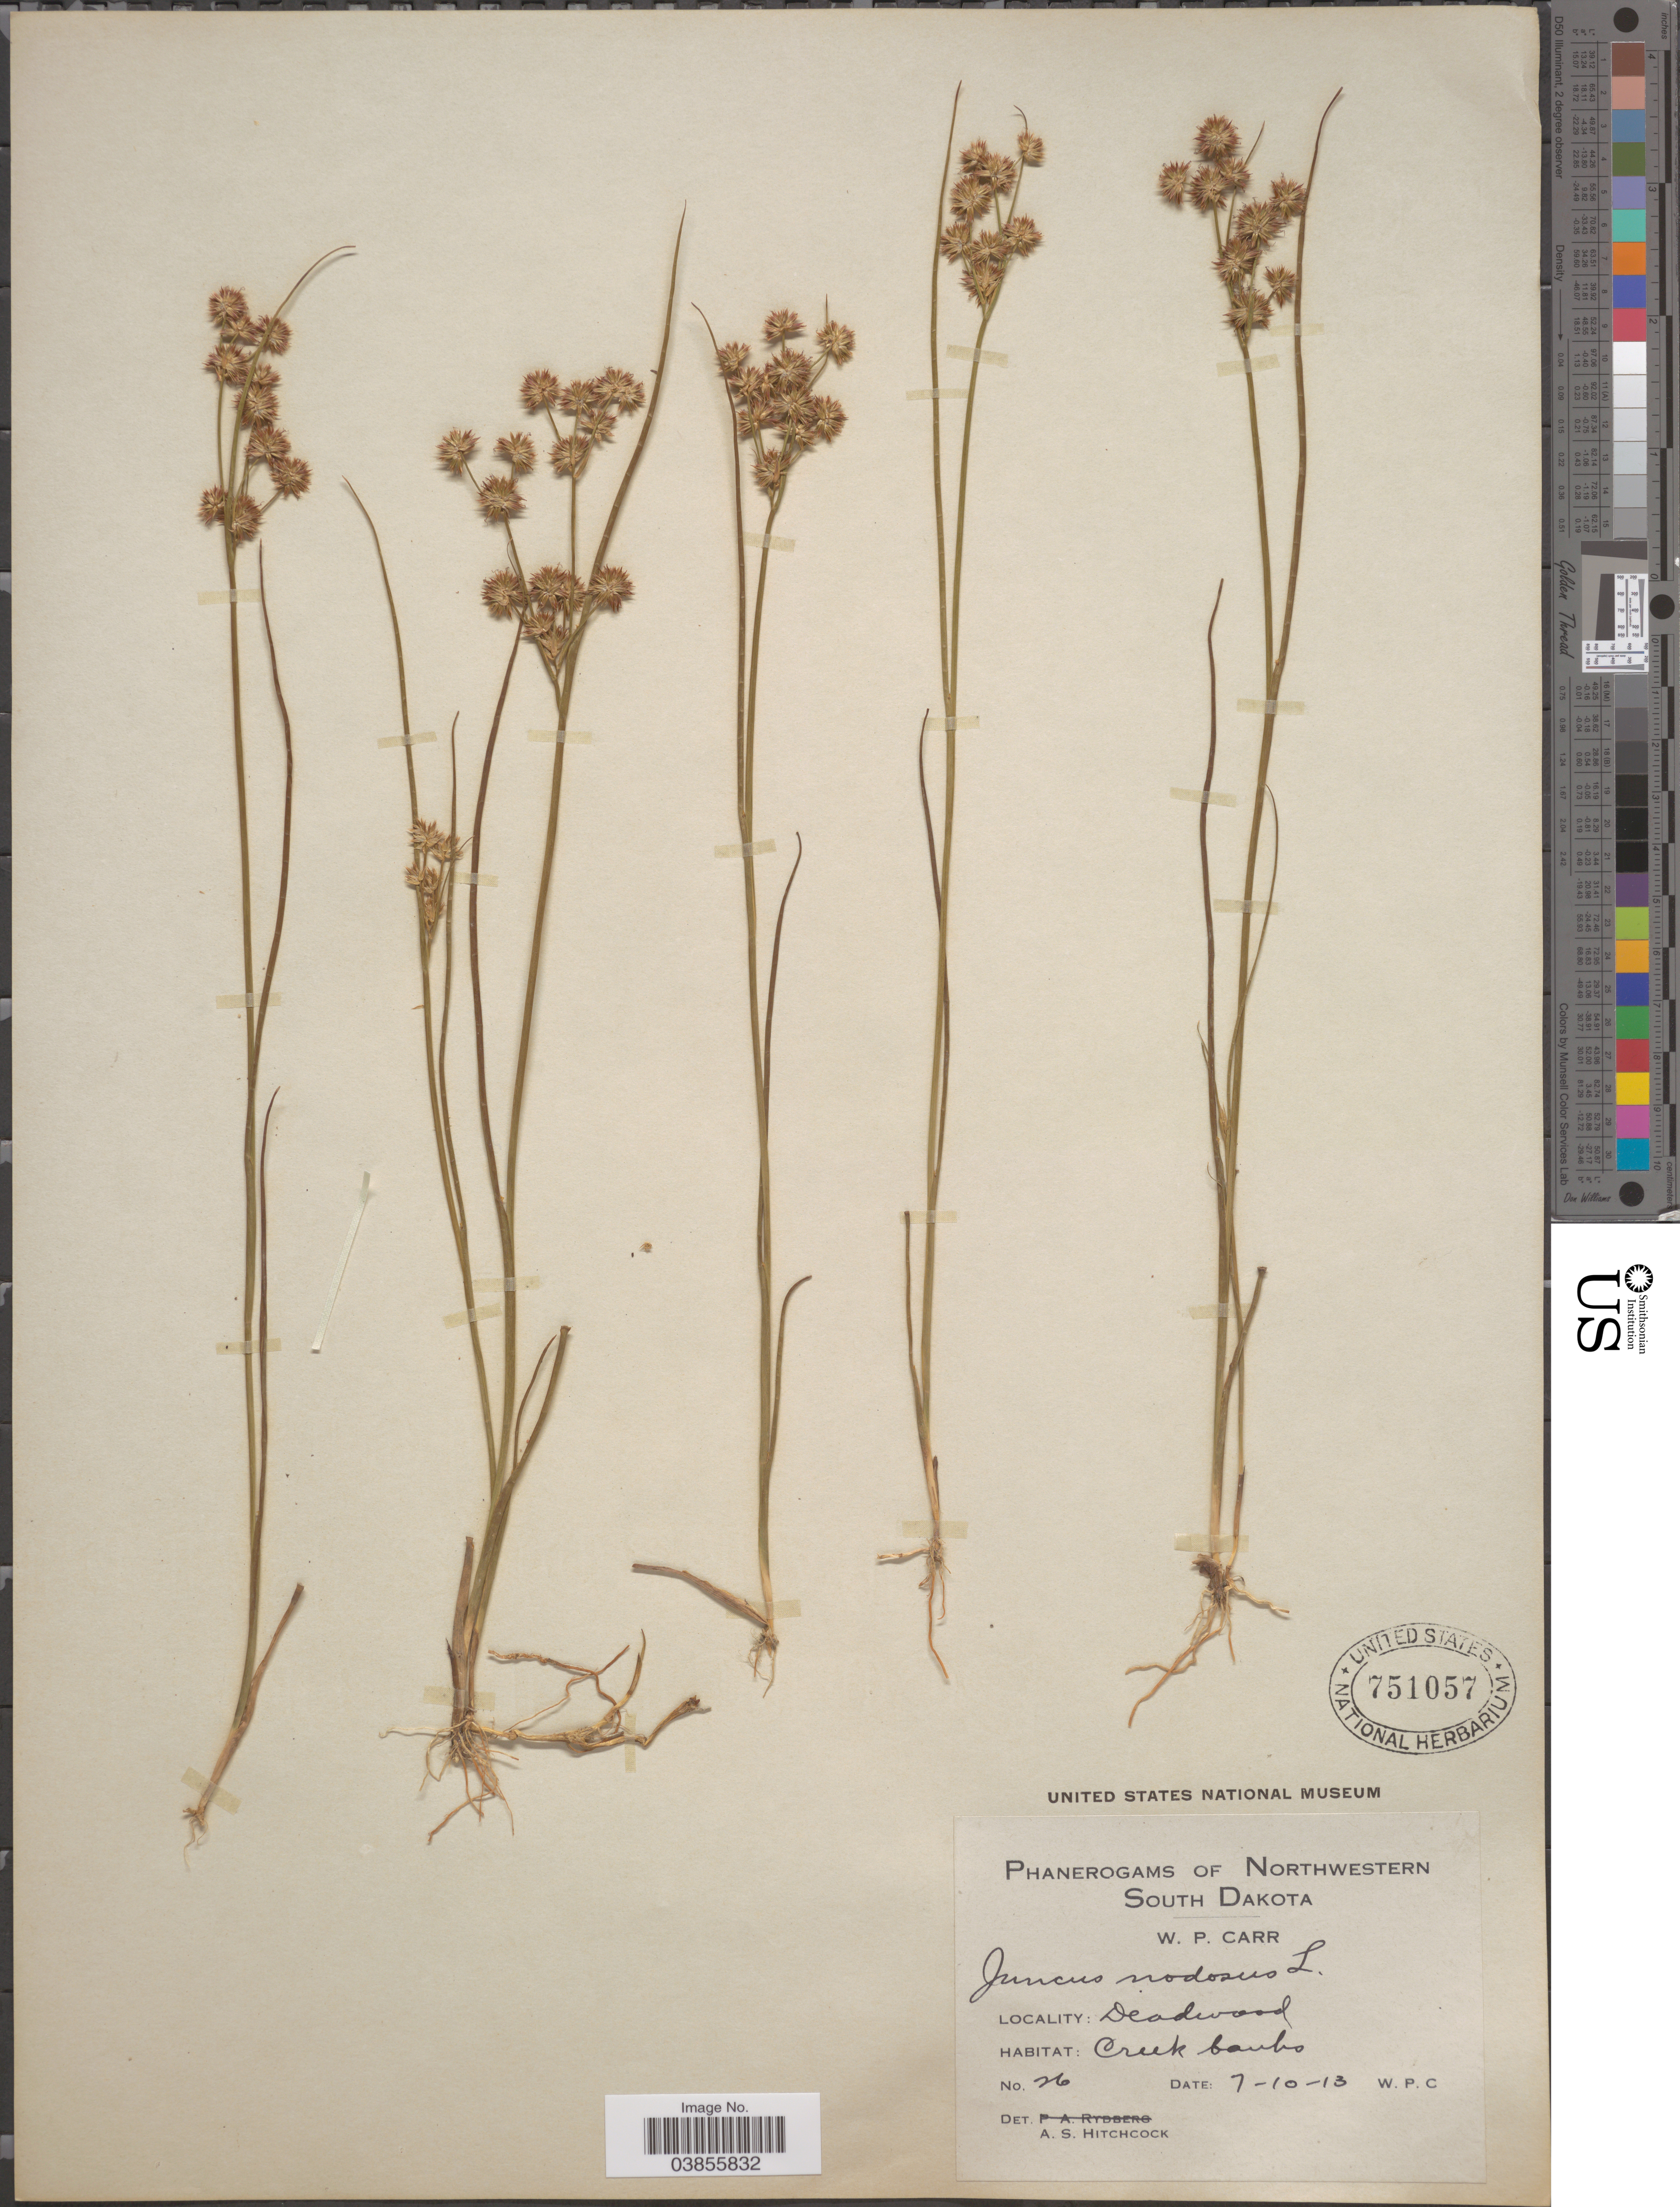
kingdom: Plantae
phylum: Tracheophyta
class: Liliopsida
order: Poales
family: Juncaceae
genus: Juncus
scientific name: Juncus nodosus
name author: L.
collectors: W. Carr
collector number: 26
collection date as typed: Transcribed d/m/y: 10/7/13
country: United States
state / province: South Dakota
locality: Northwestern South Dakota. Deadwood. Creek banks.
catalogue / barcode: US 751057